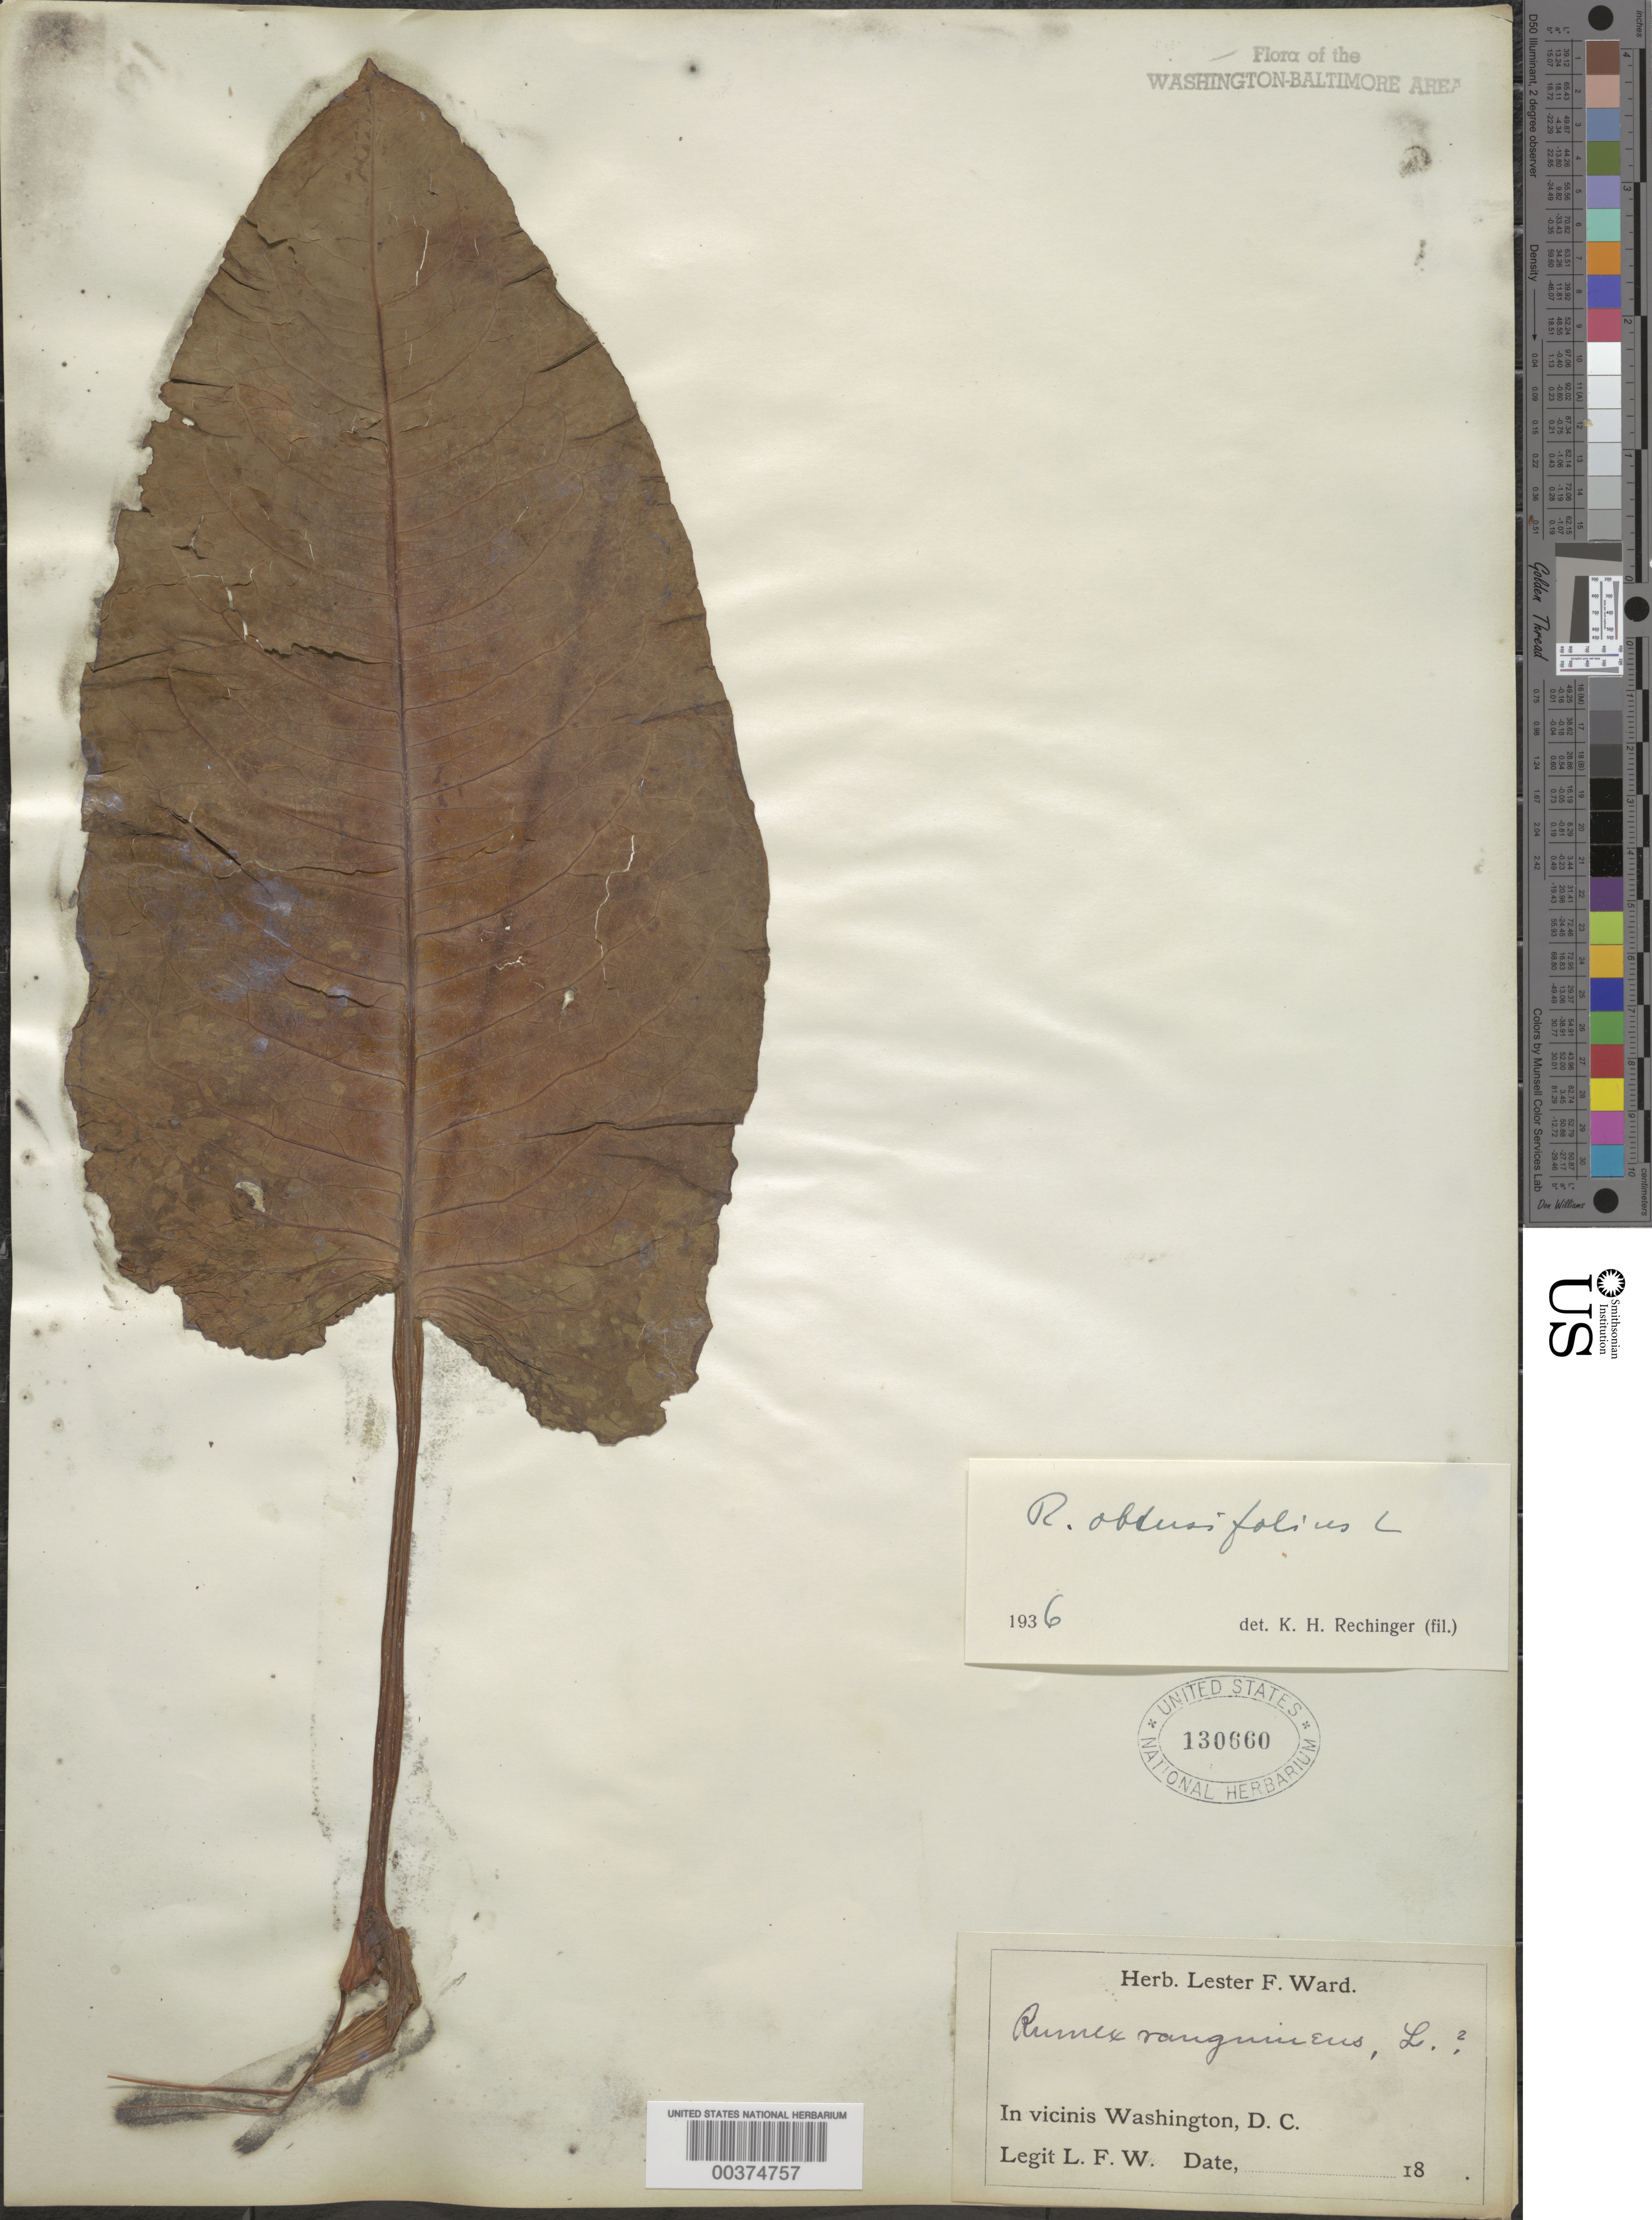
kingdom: Plantae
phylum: Tracheophyta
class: Magnoliopsida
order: Caryophyllales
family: Polygonaceae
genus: Rumex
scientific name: Rumex obtusifolius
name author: L.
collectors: L. F. Ward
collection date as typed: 18--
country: United States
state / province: District of Columbia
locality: G.P.W., Washington D.C. area.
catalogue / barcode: US 130660